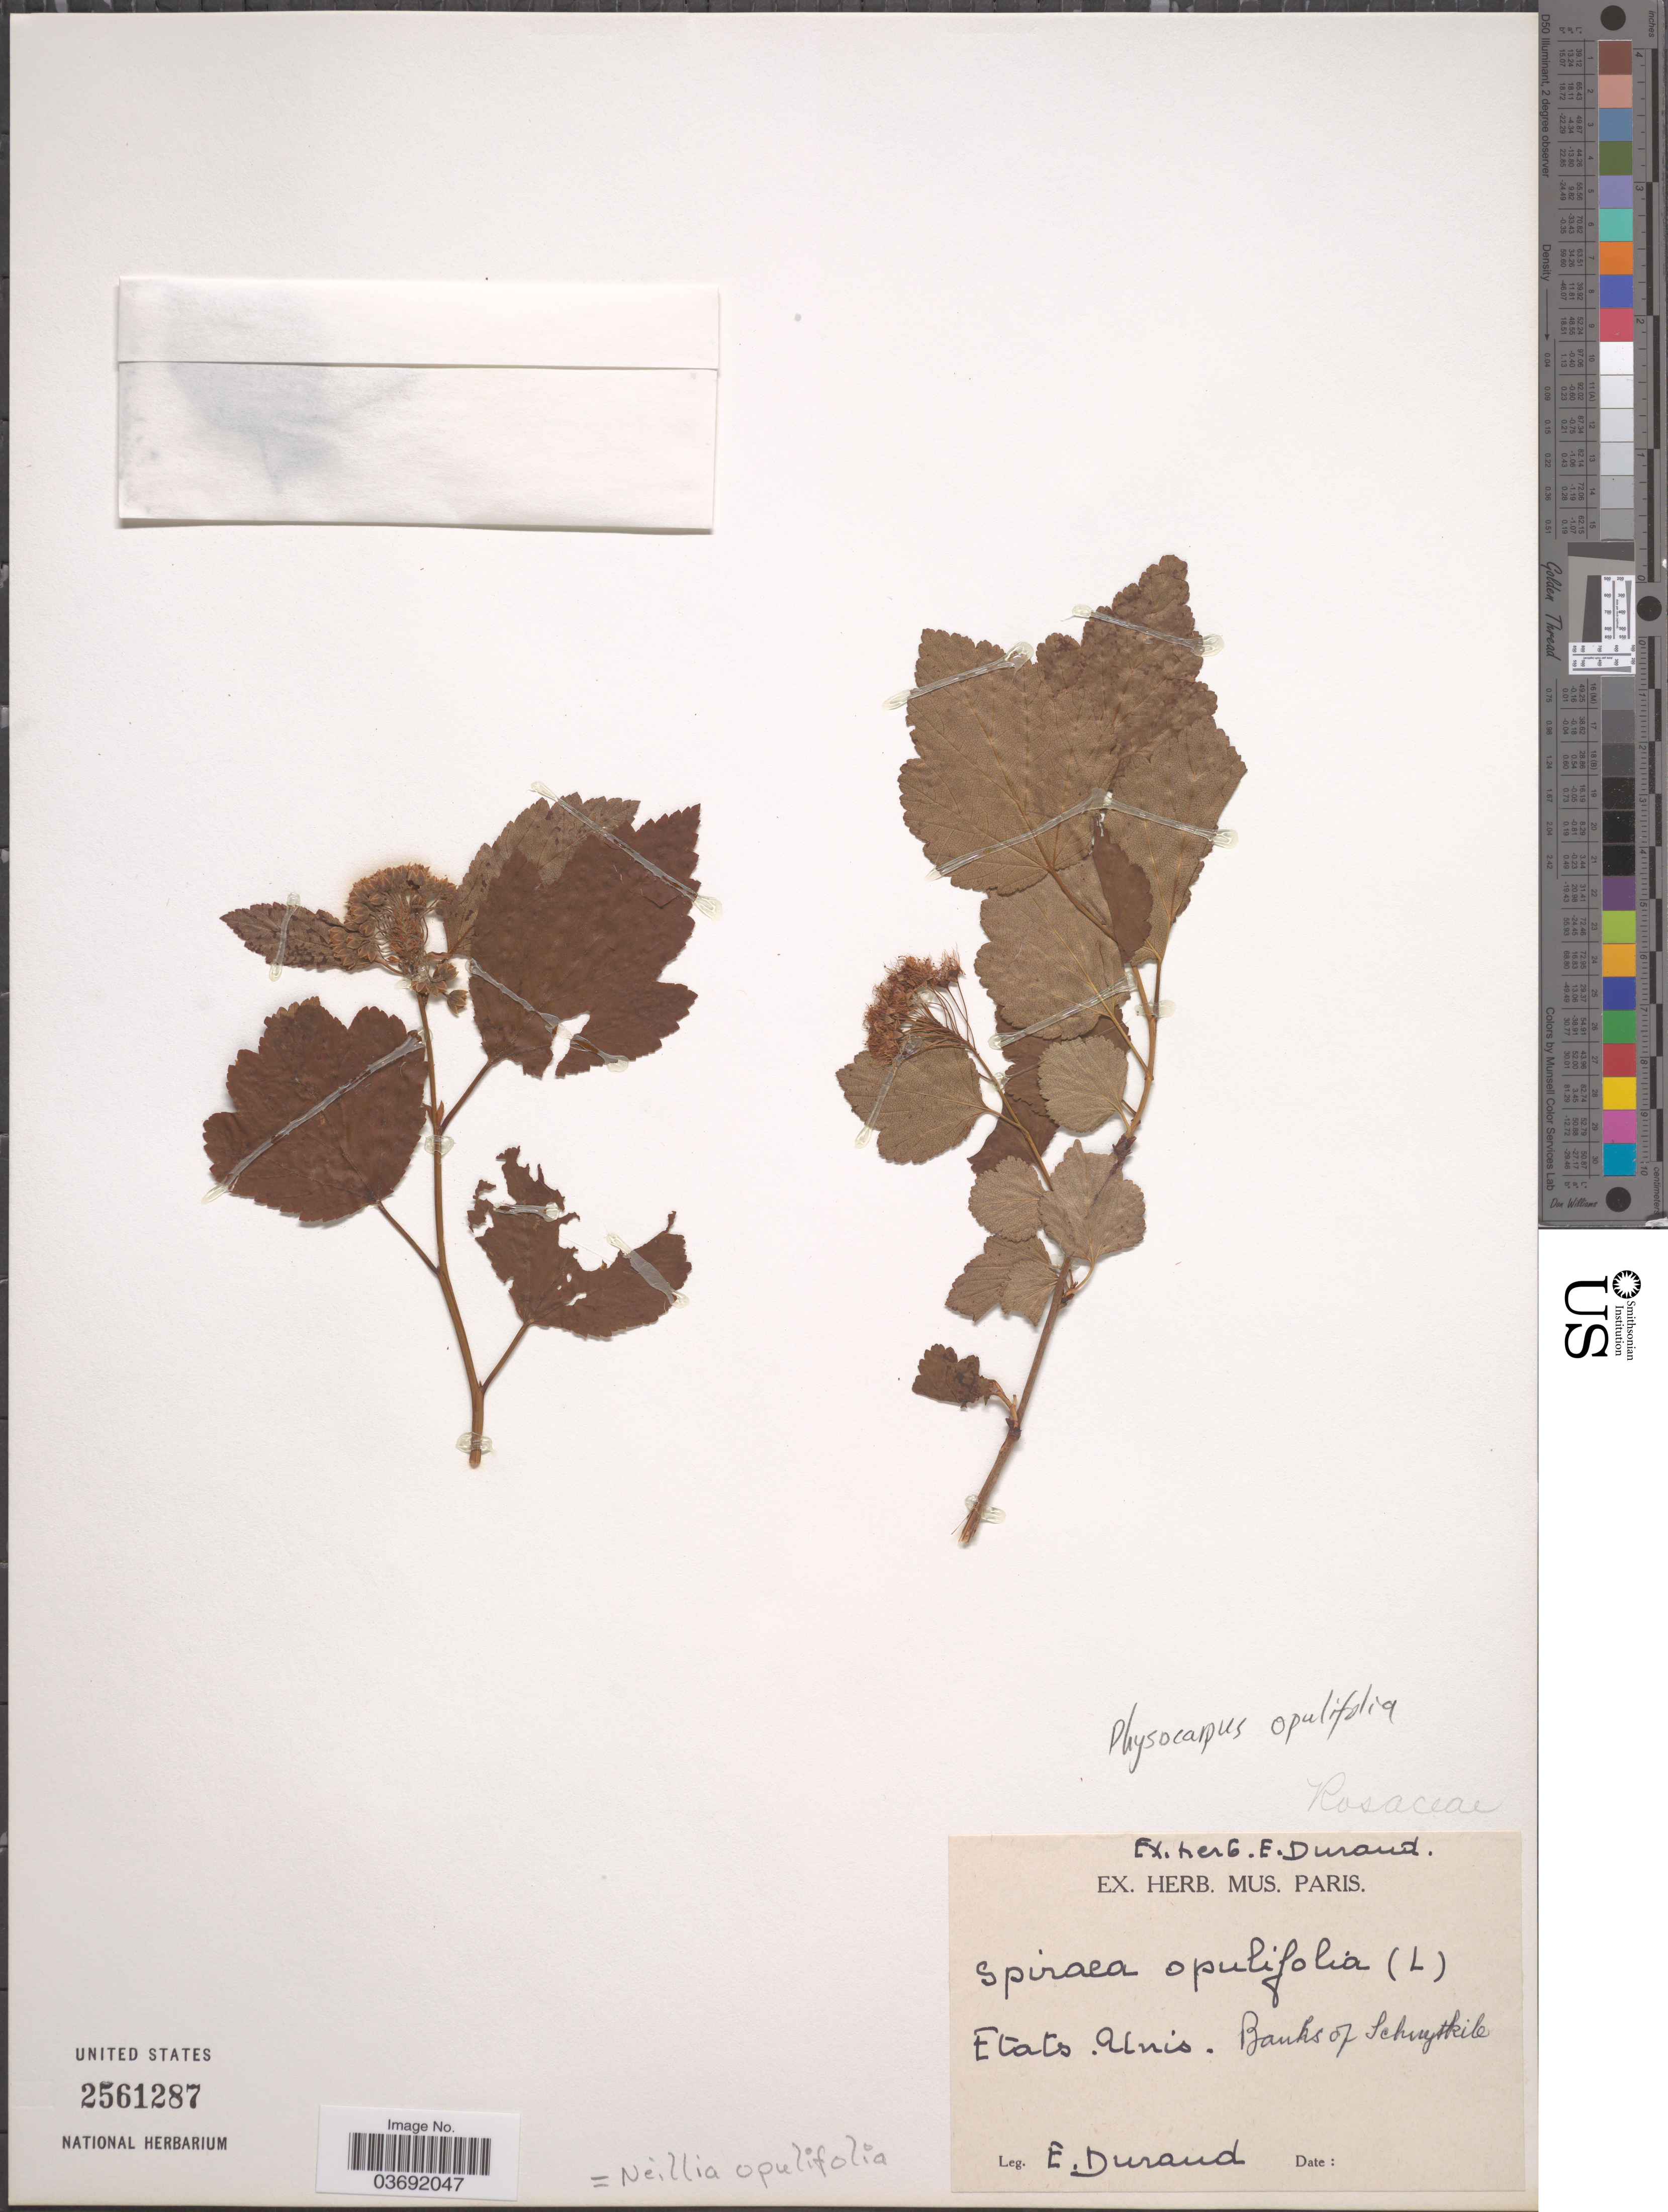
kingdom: Plantae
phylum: Tracheophyta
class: Magnoliopsida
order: Rosales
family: Rosaceae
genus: Physocarpus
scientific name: Physocarpus opulifolius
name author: (L.) Maxim.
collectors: E. A. Durand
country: United States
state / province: Pennsylvania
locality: Banks of Schuylkill.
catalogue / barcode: US 2561287